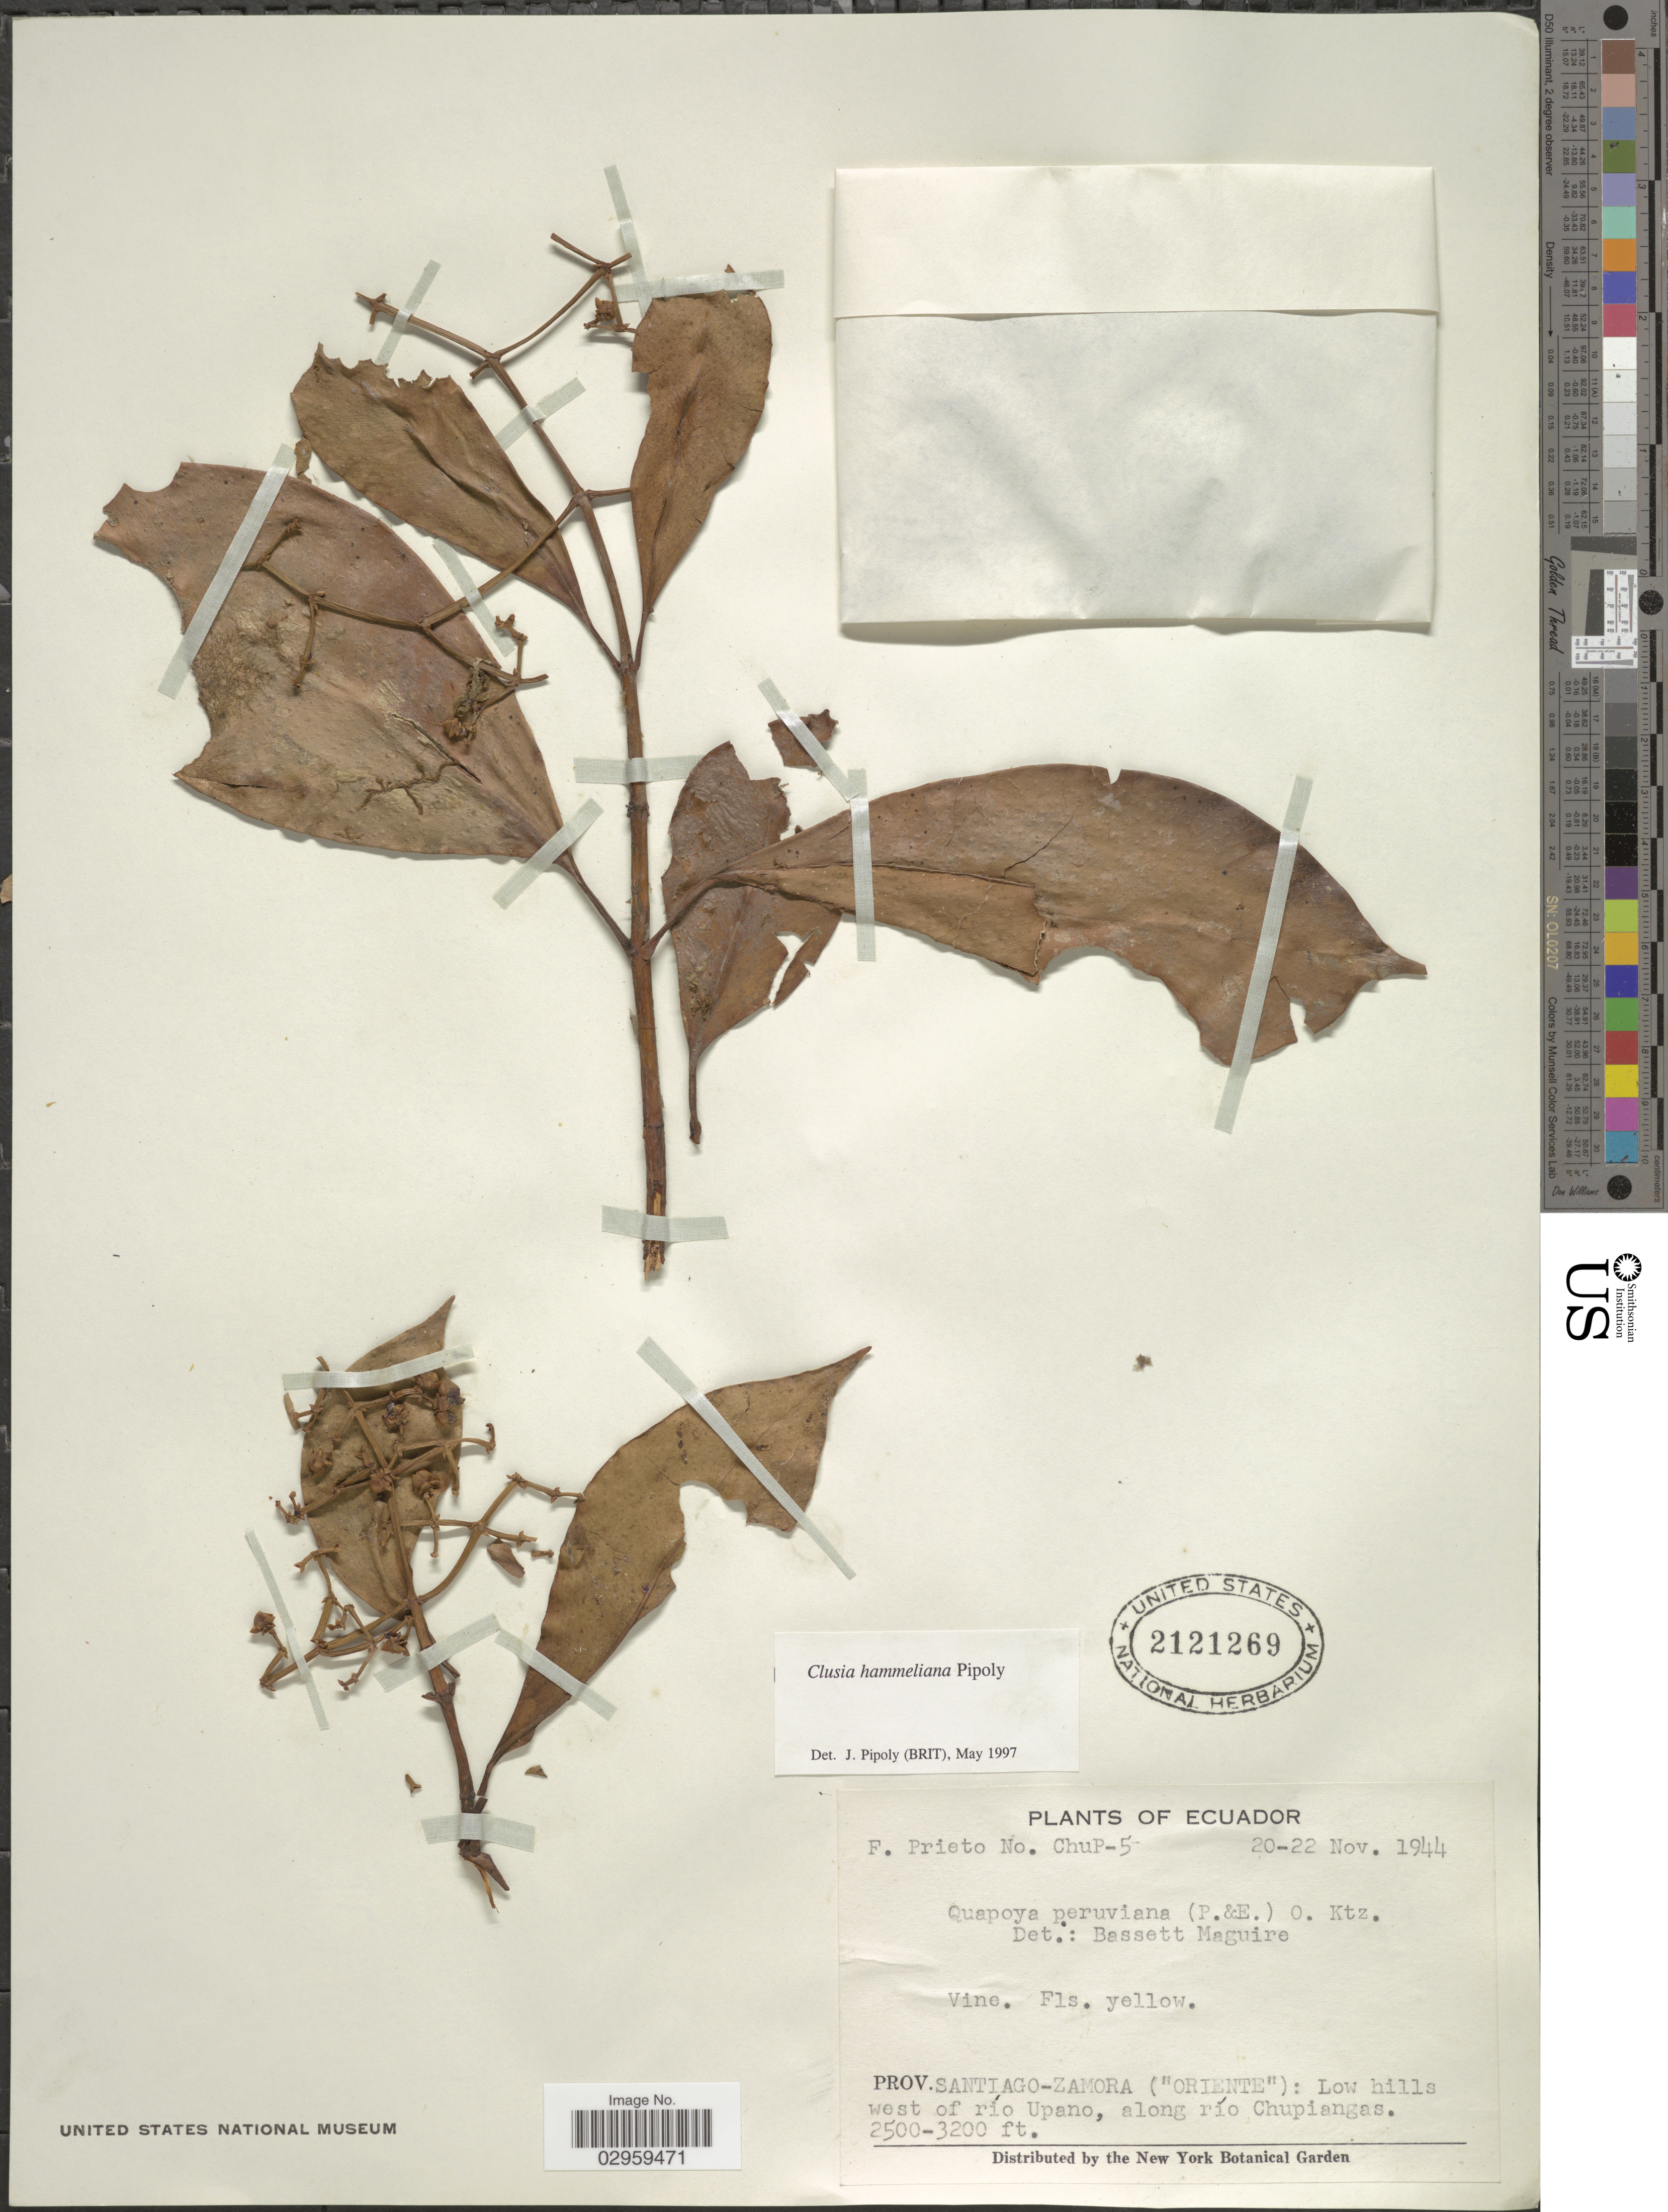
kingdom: Plantae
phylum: Tracheophyta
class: Magnoliopsida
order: Malpighiales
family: Clusiaceae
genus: Clusia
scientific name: Clusia hammeliana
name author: Pipoly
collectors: F. Prieto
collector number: ChuP-5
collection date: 1944-11-20/1944-11-22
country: Ecuador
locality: Prov. Santiago-Zamora ("Oriente"): Low hills west of río Upano, along río Chupiangas.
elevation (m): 762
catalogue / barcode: US 2121269